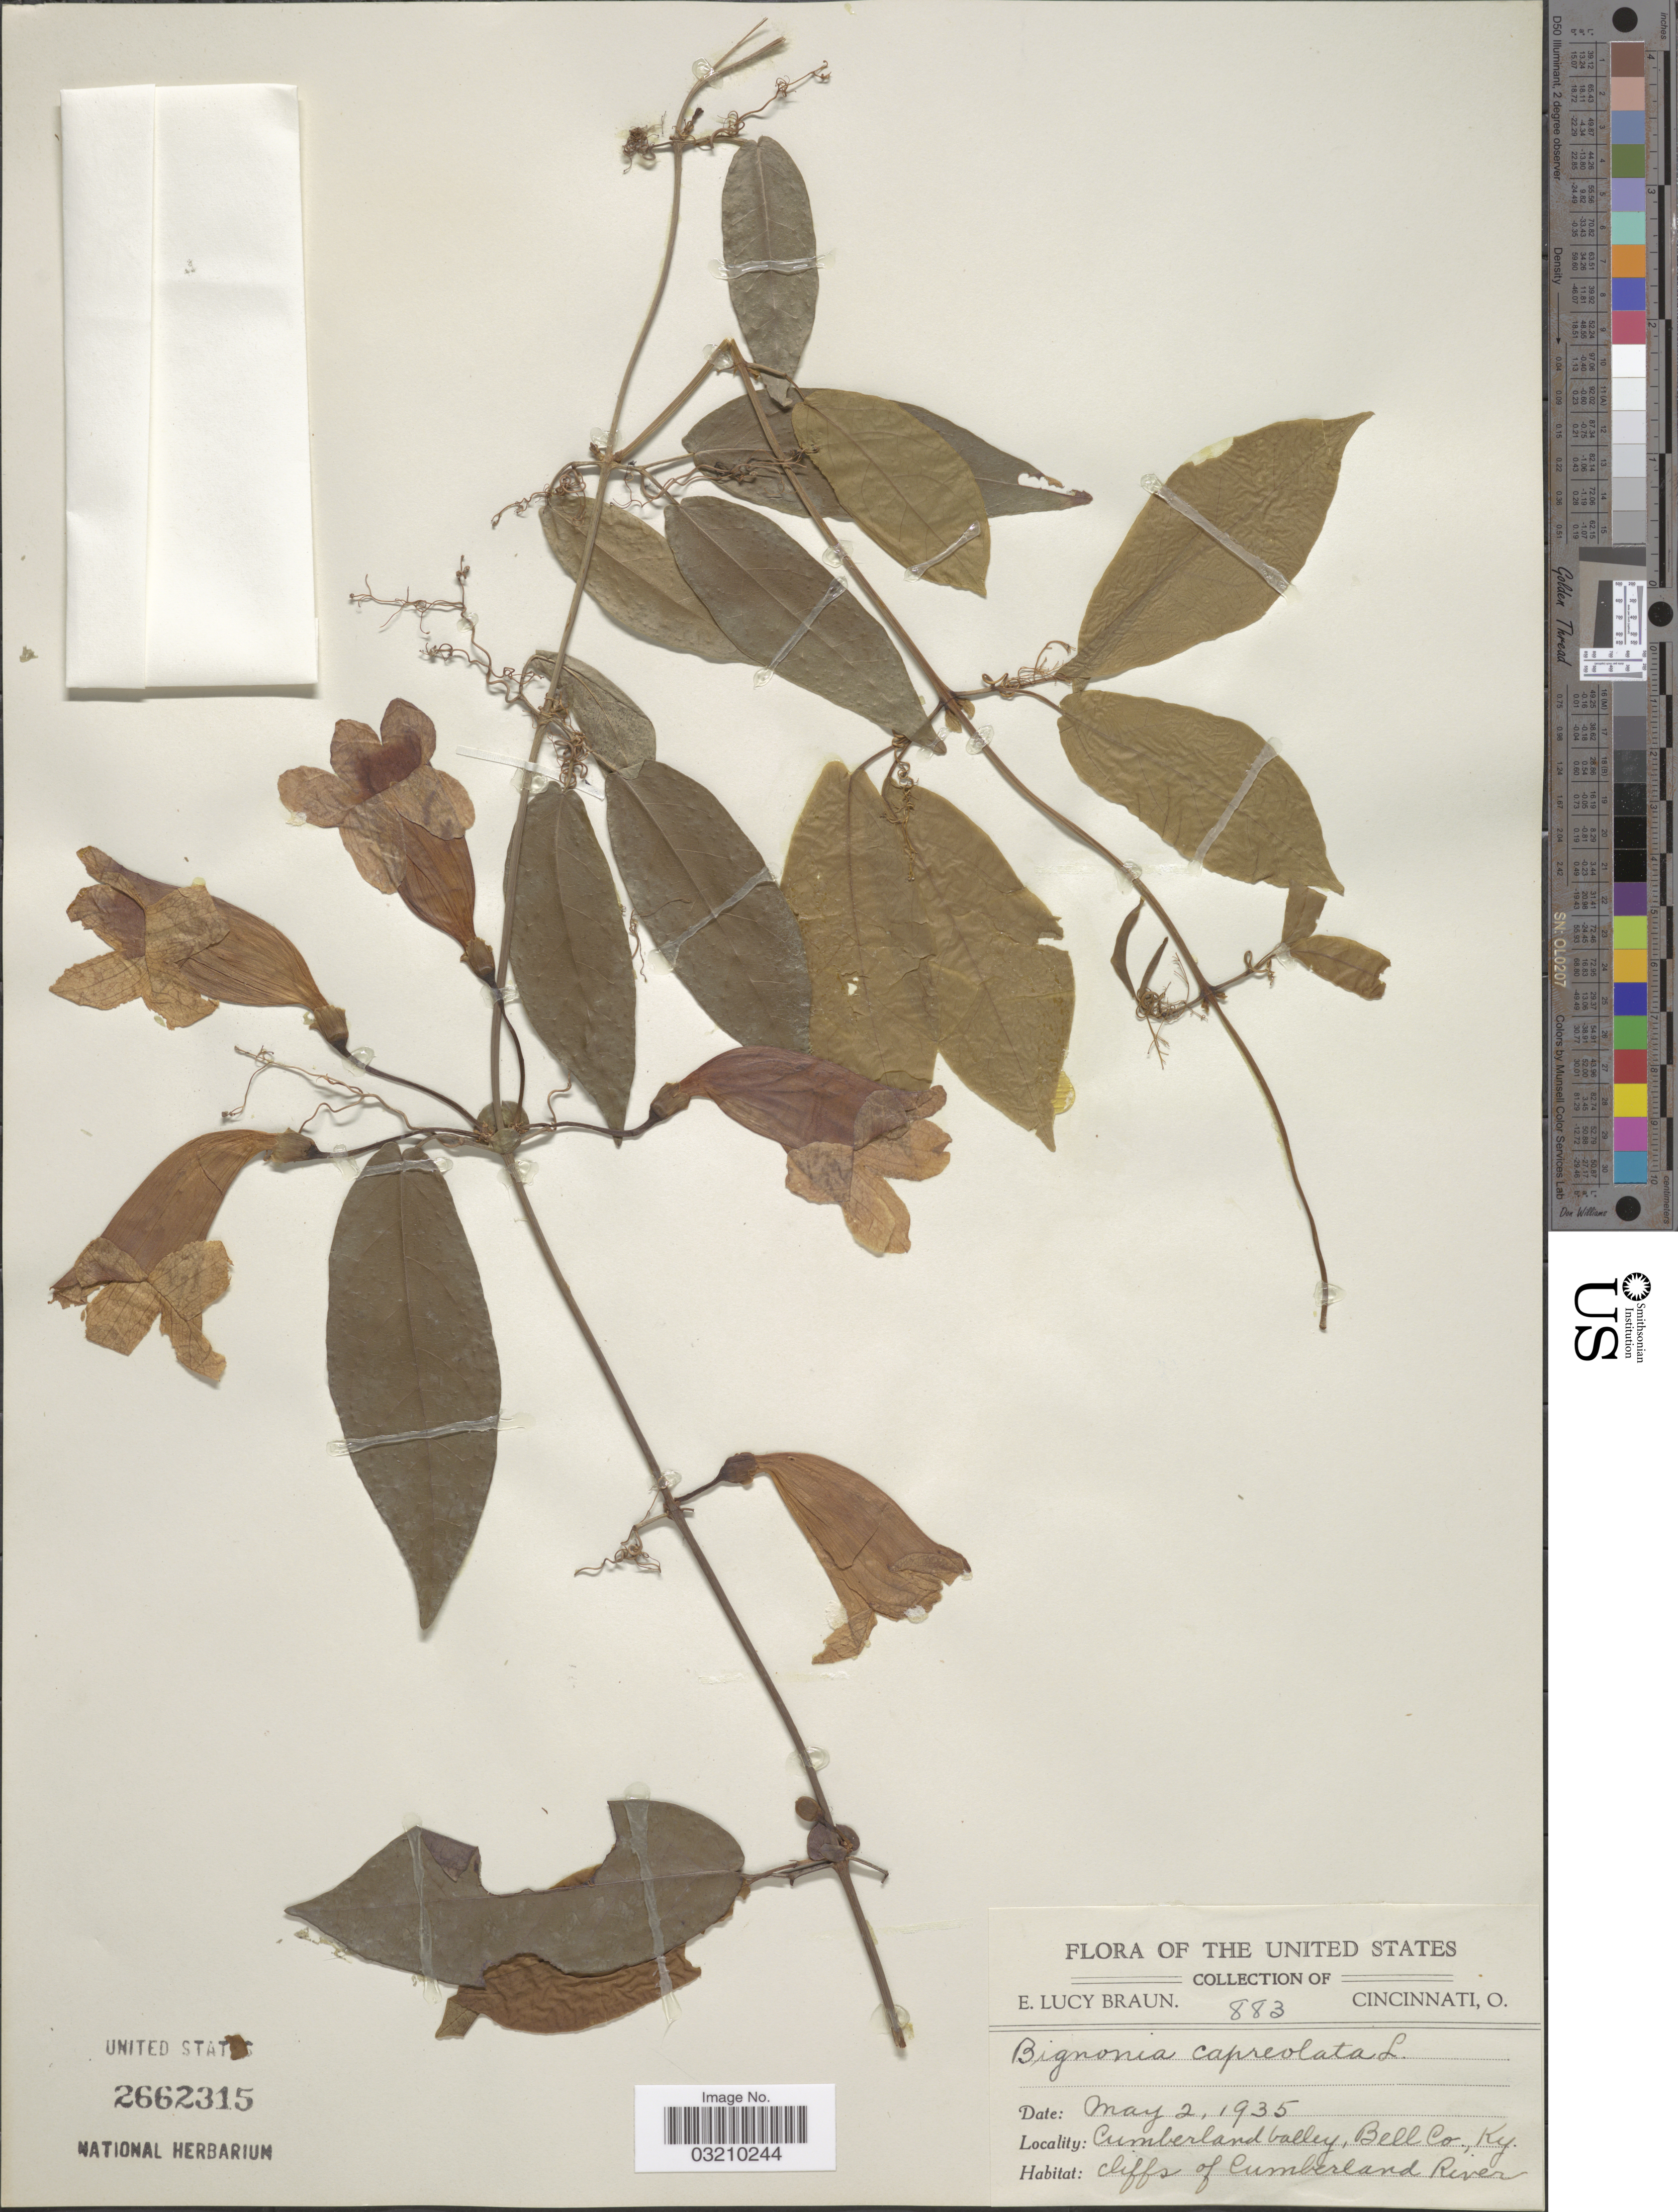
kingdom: Plantae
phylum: Tracheophyta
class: Magnoliopsida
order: Lamiales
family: Bignoniaceae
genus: Bignonia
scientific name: Bignonia capreolata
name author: L.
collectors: E. L. Braun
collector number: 883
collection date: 1935-05-02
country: United States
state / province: Kentucky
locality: Cumberland Valley, Bell Co. Cliffs of Cumberland River.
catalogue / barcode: US 2662315